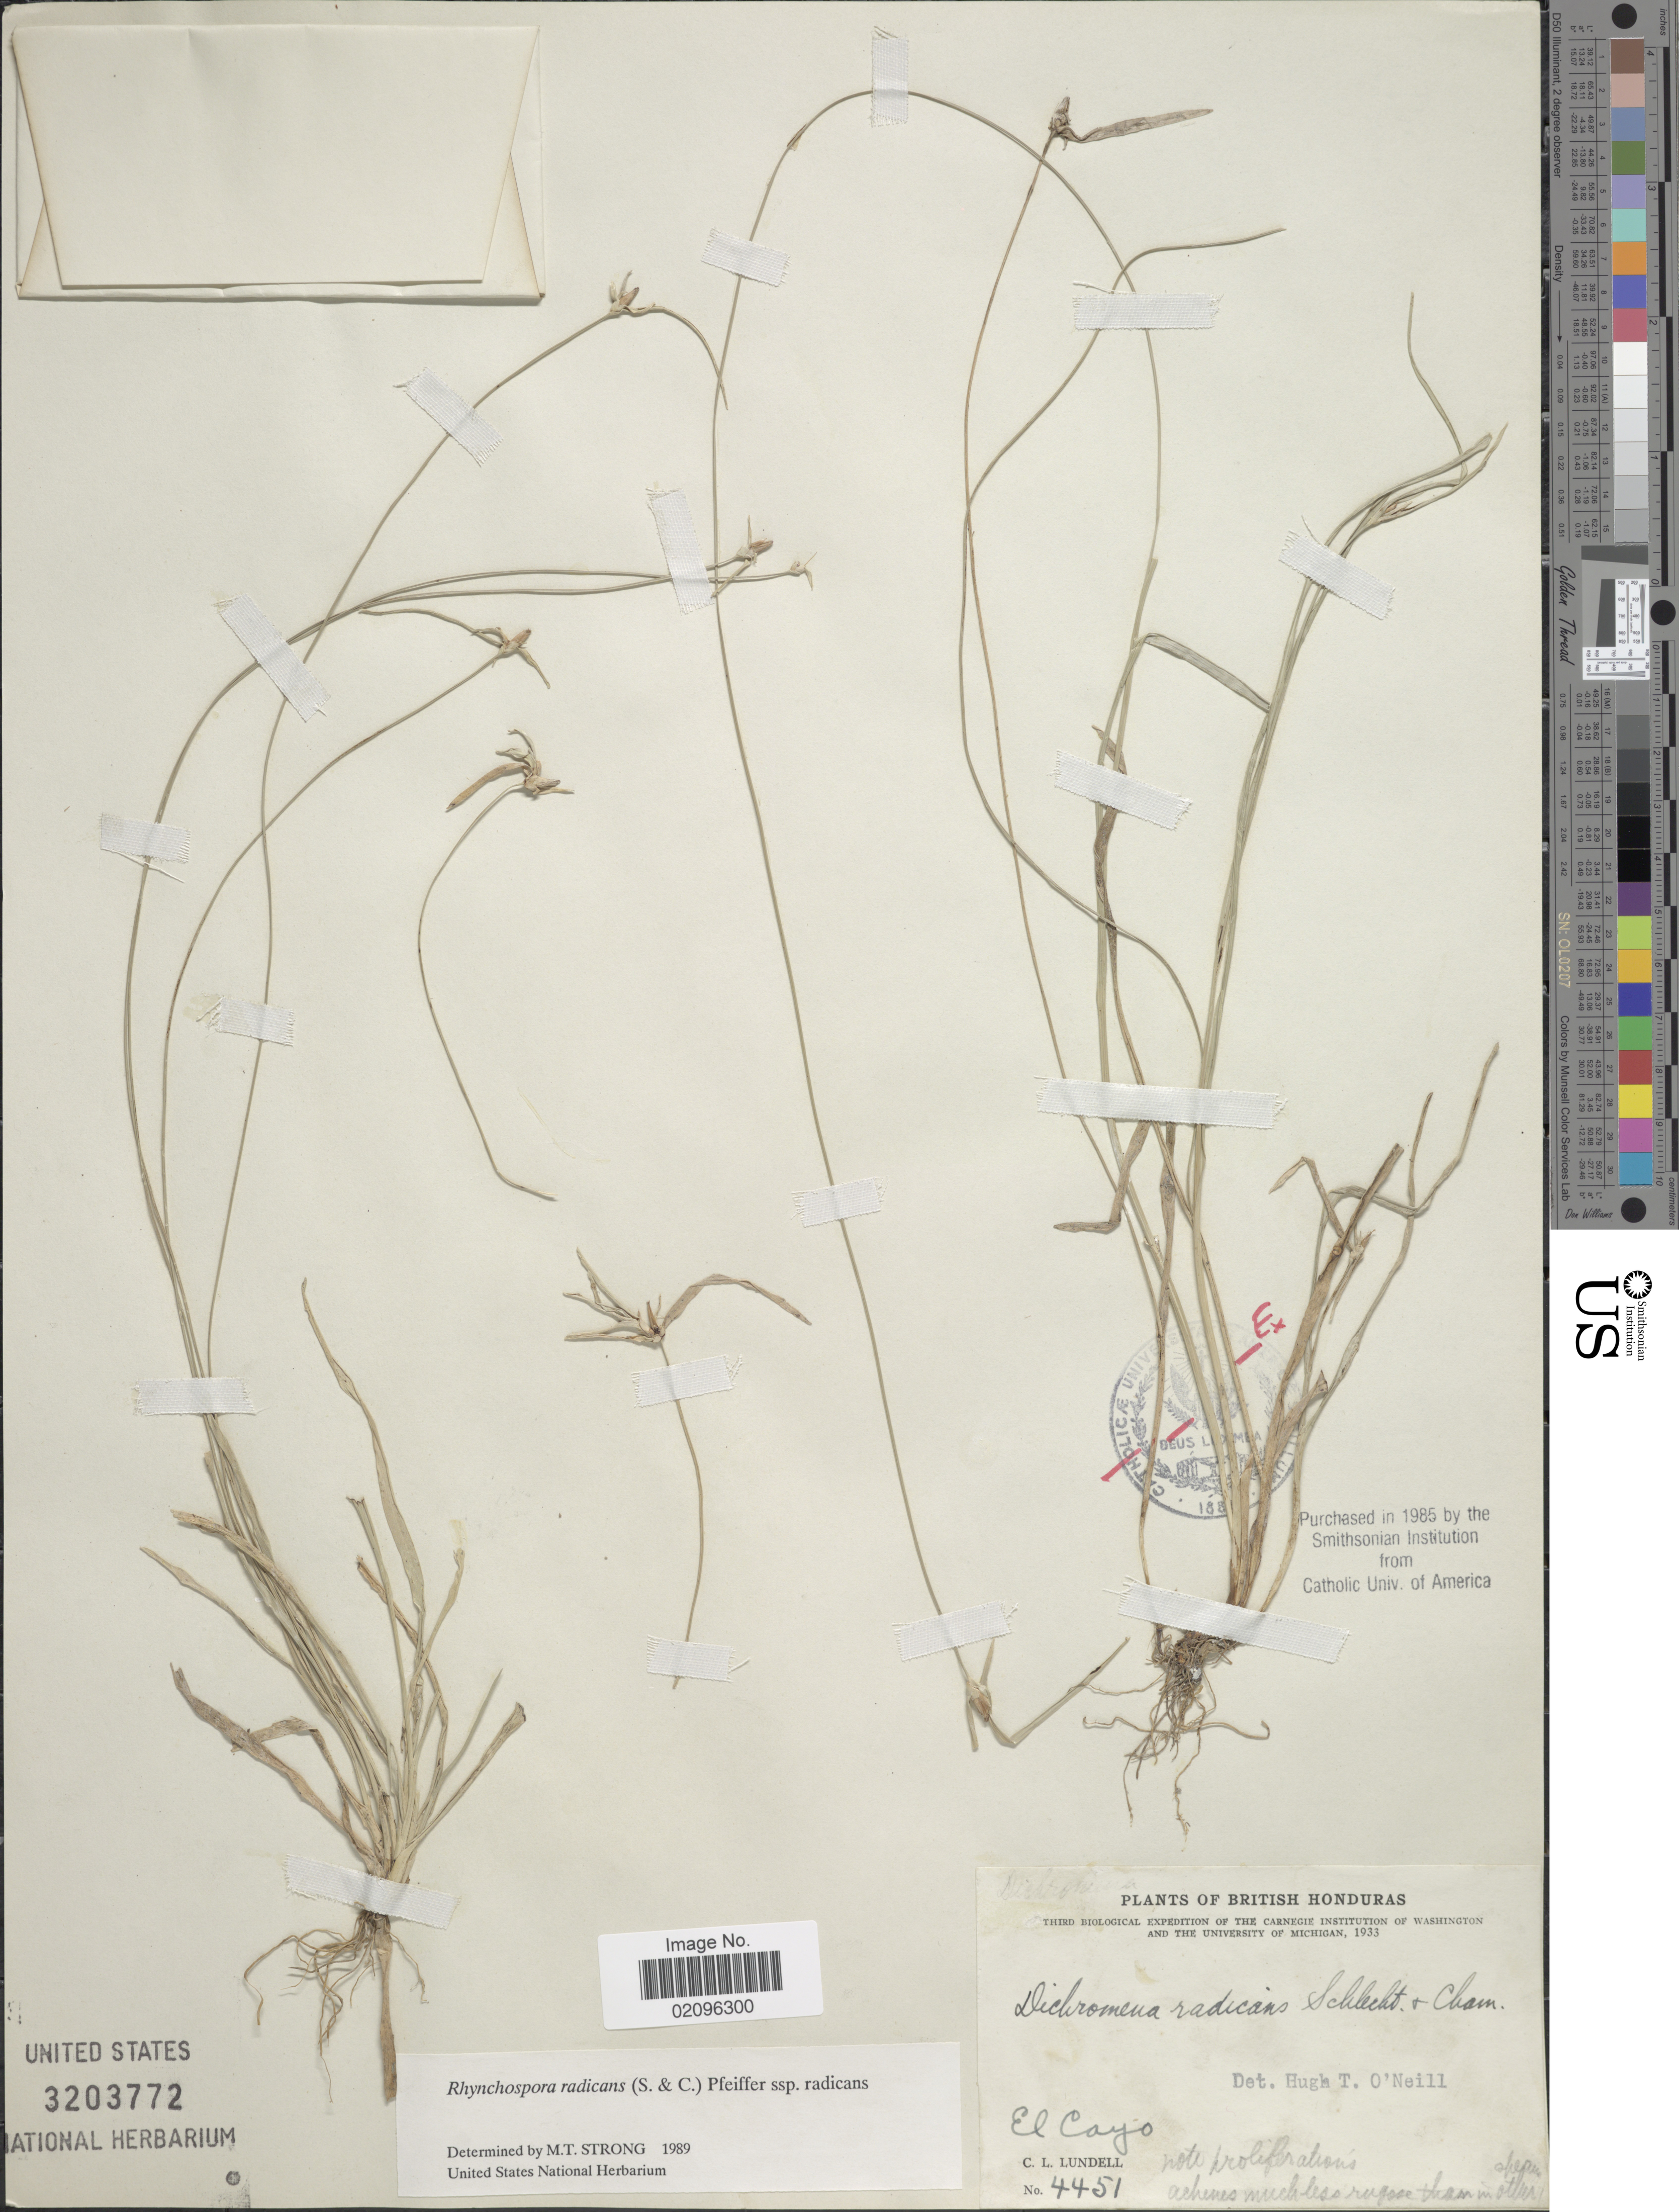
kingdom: Plantae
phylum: Tracheophyta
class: Liliopsida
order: Poales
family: Cyperaceae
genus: Rhynchospora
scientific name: Rhynchospora radicans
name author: (Schltdl. & Cham.) H. Pfeiff.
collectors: C. L. Lundell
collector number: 4451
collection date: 1933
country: Belize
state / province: Cayo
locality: El Cayo. British Honduras.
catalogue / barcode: US 3203772